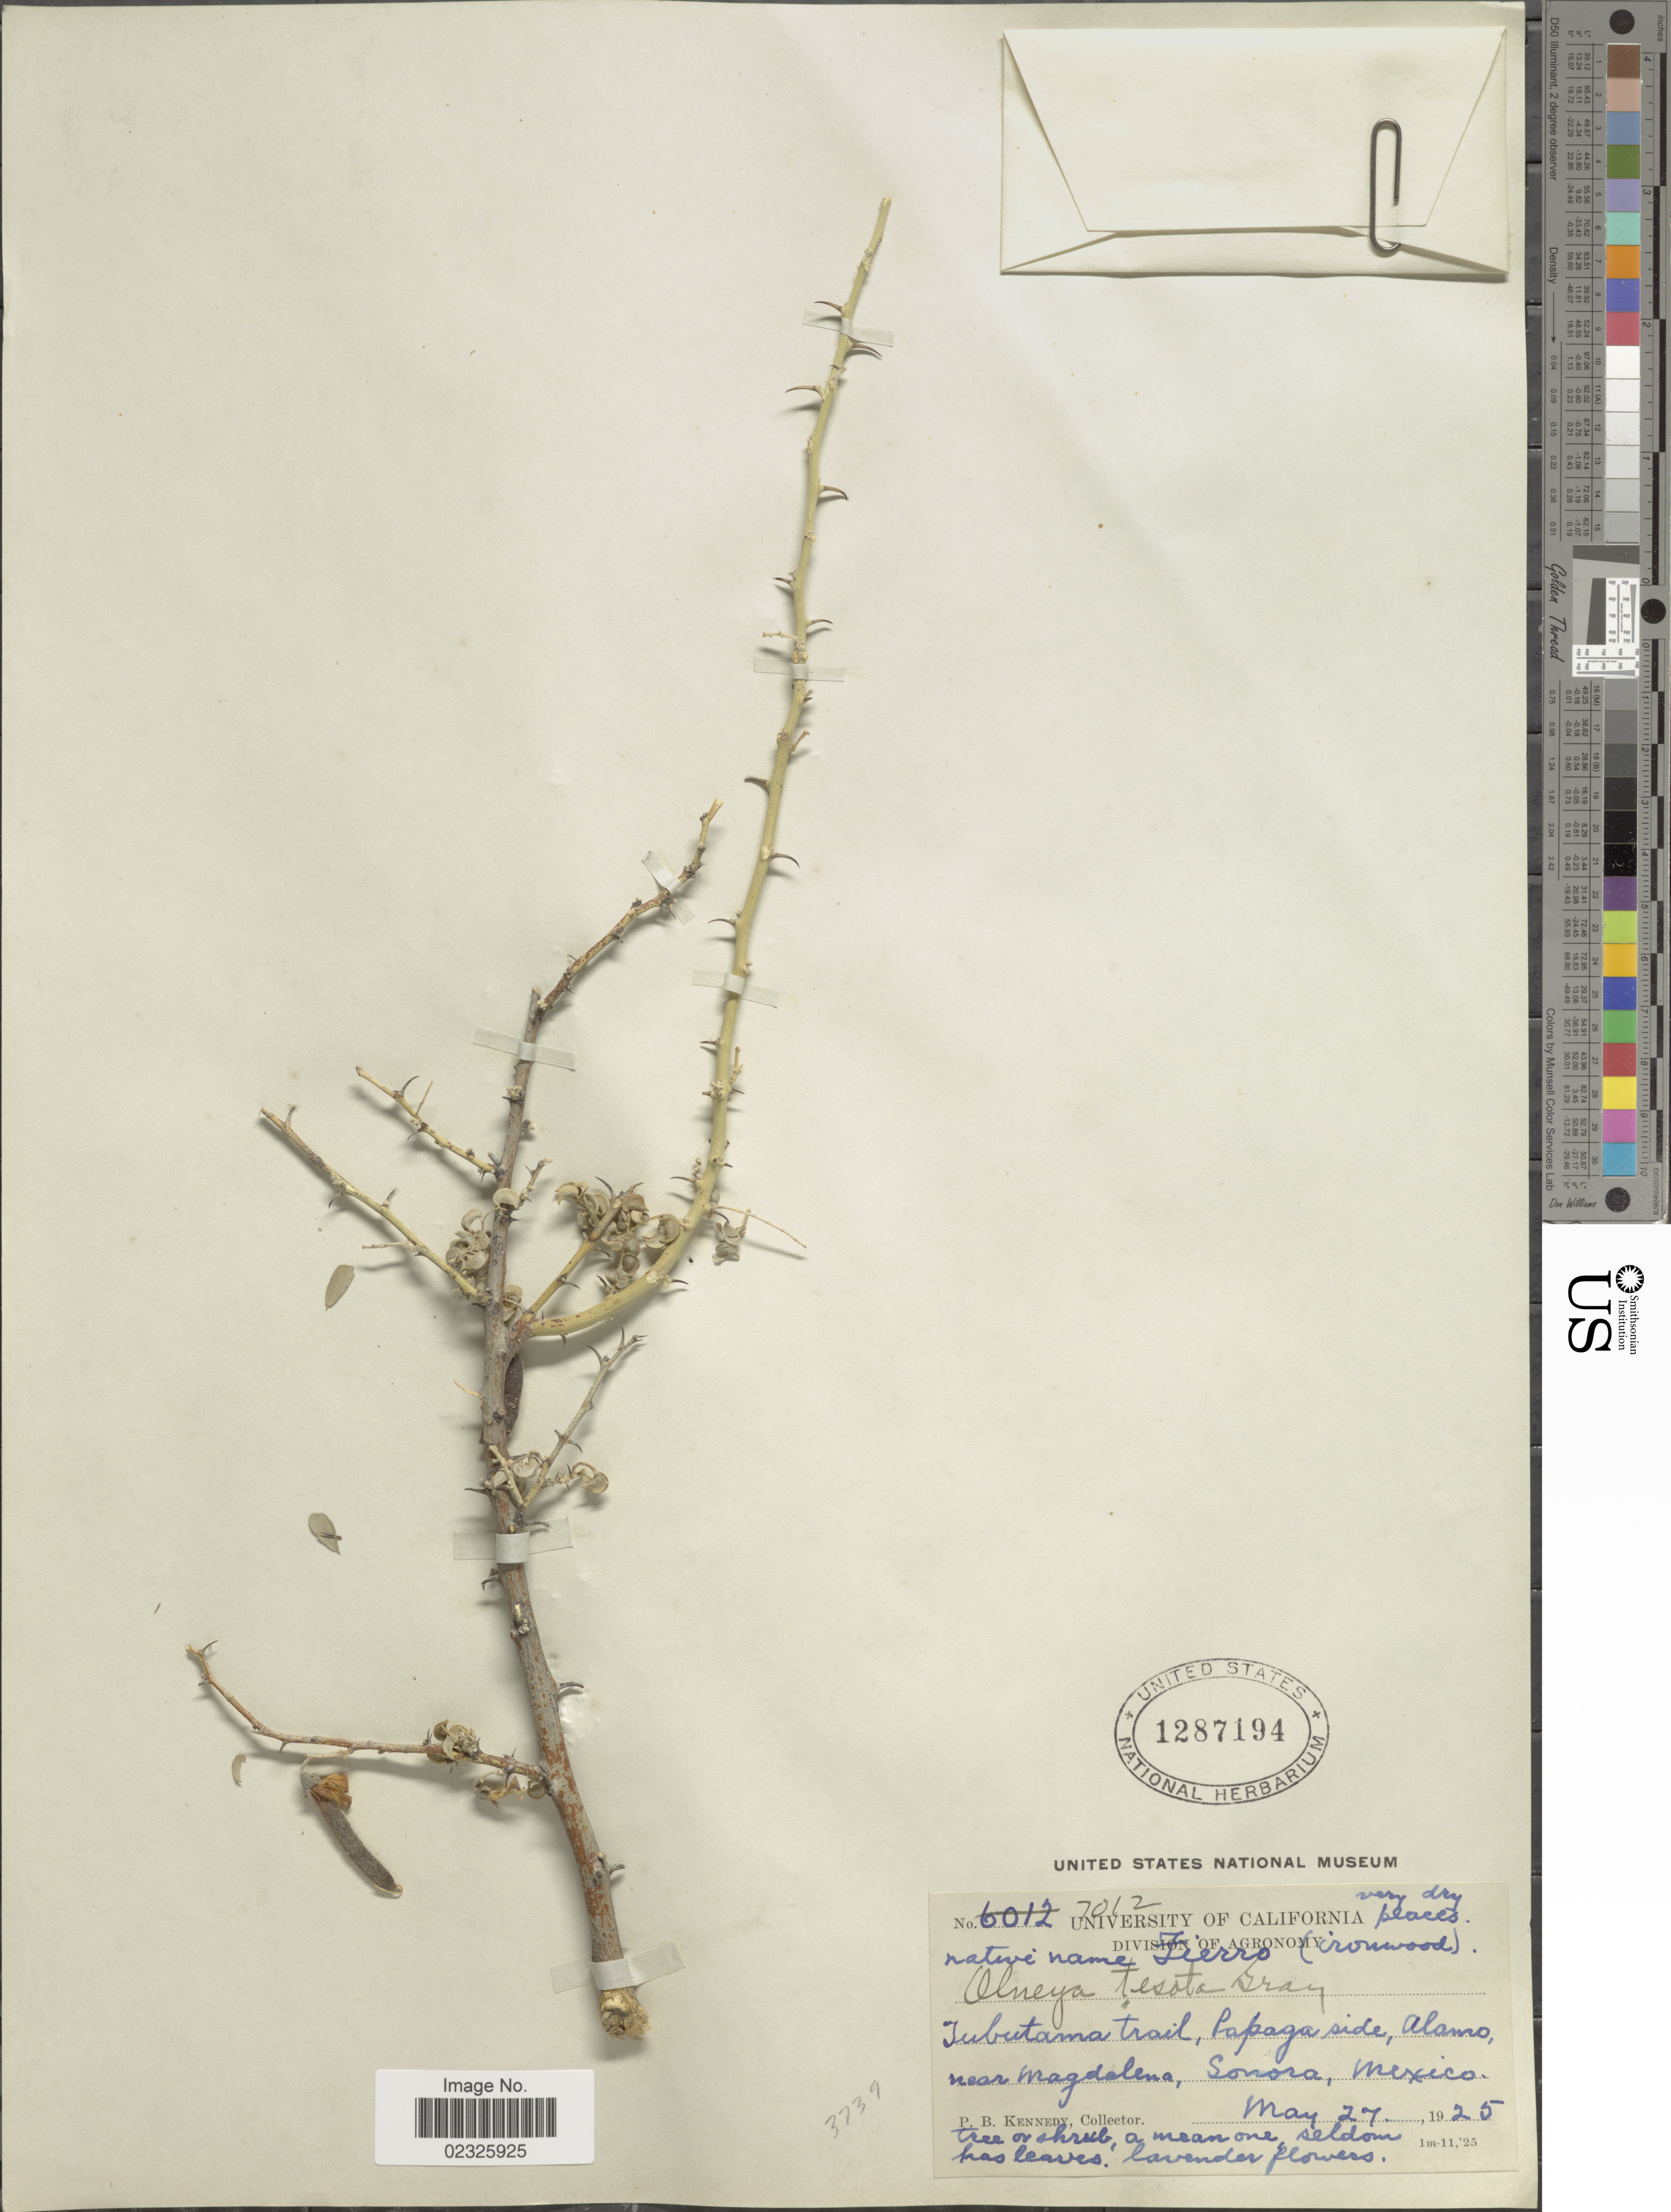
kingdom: Plantae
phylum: Tracheophyta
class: Magnoliopsida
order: Fabales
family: Fabaceae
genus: Olneya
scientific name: Olneya tesota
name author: A. Gray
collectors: P. B. Kennedy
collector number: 7012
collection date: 1925-05-27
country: Mexico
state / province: Sonora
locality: Tubutama trail, papga side, Alamo, near Magdalena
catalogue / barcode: US 1287194